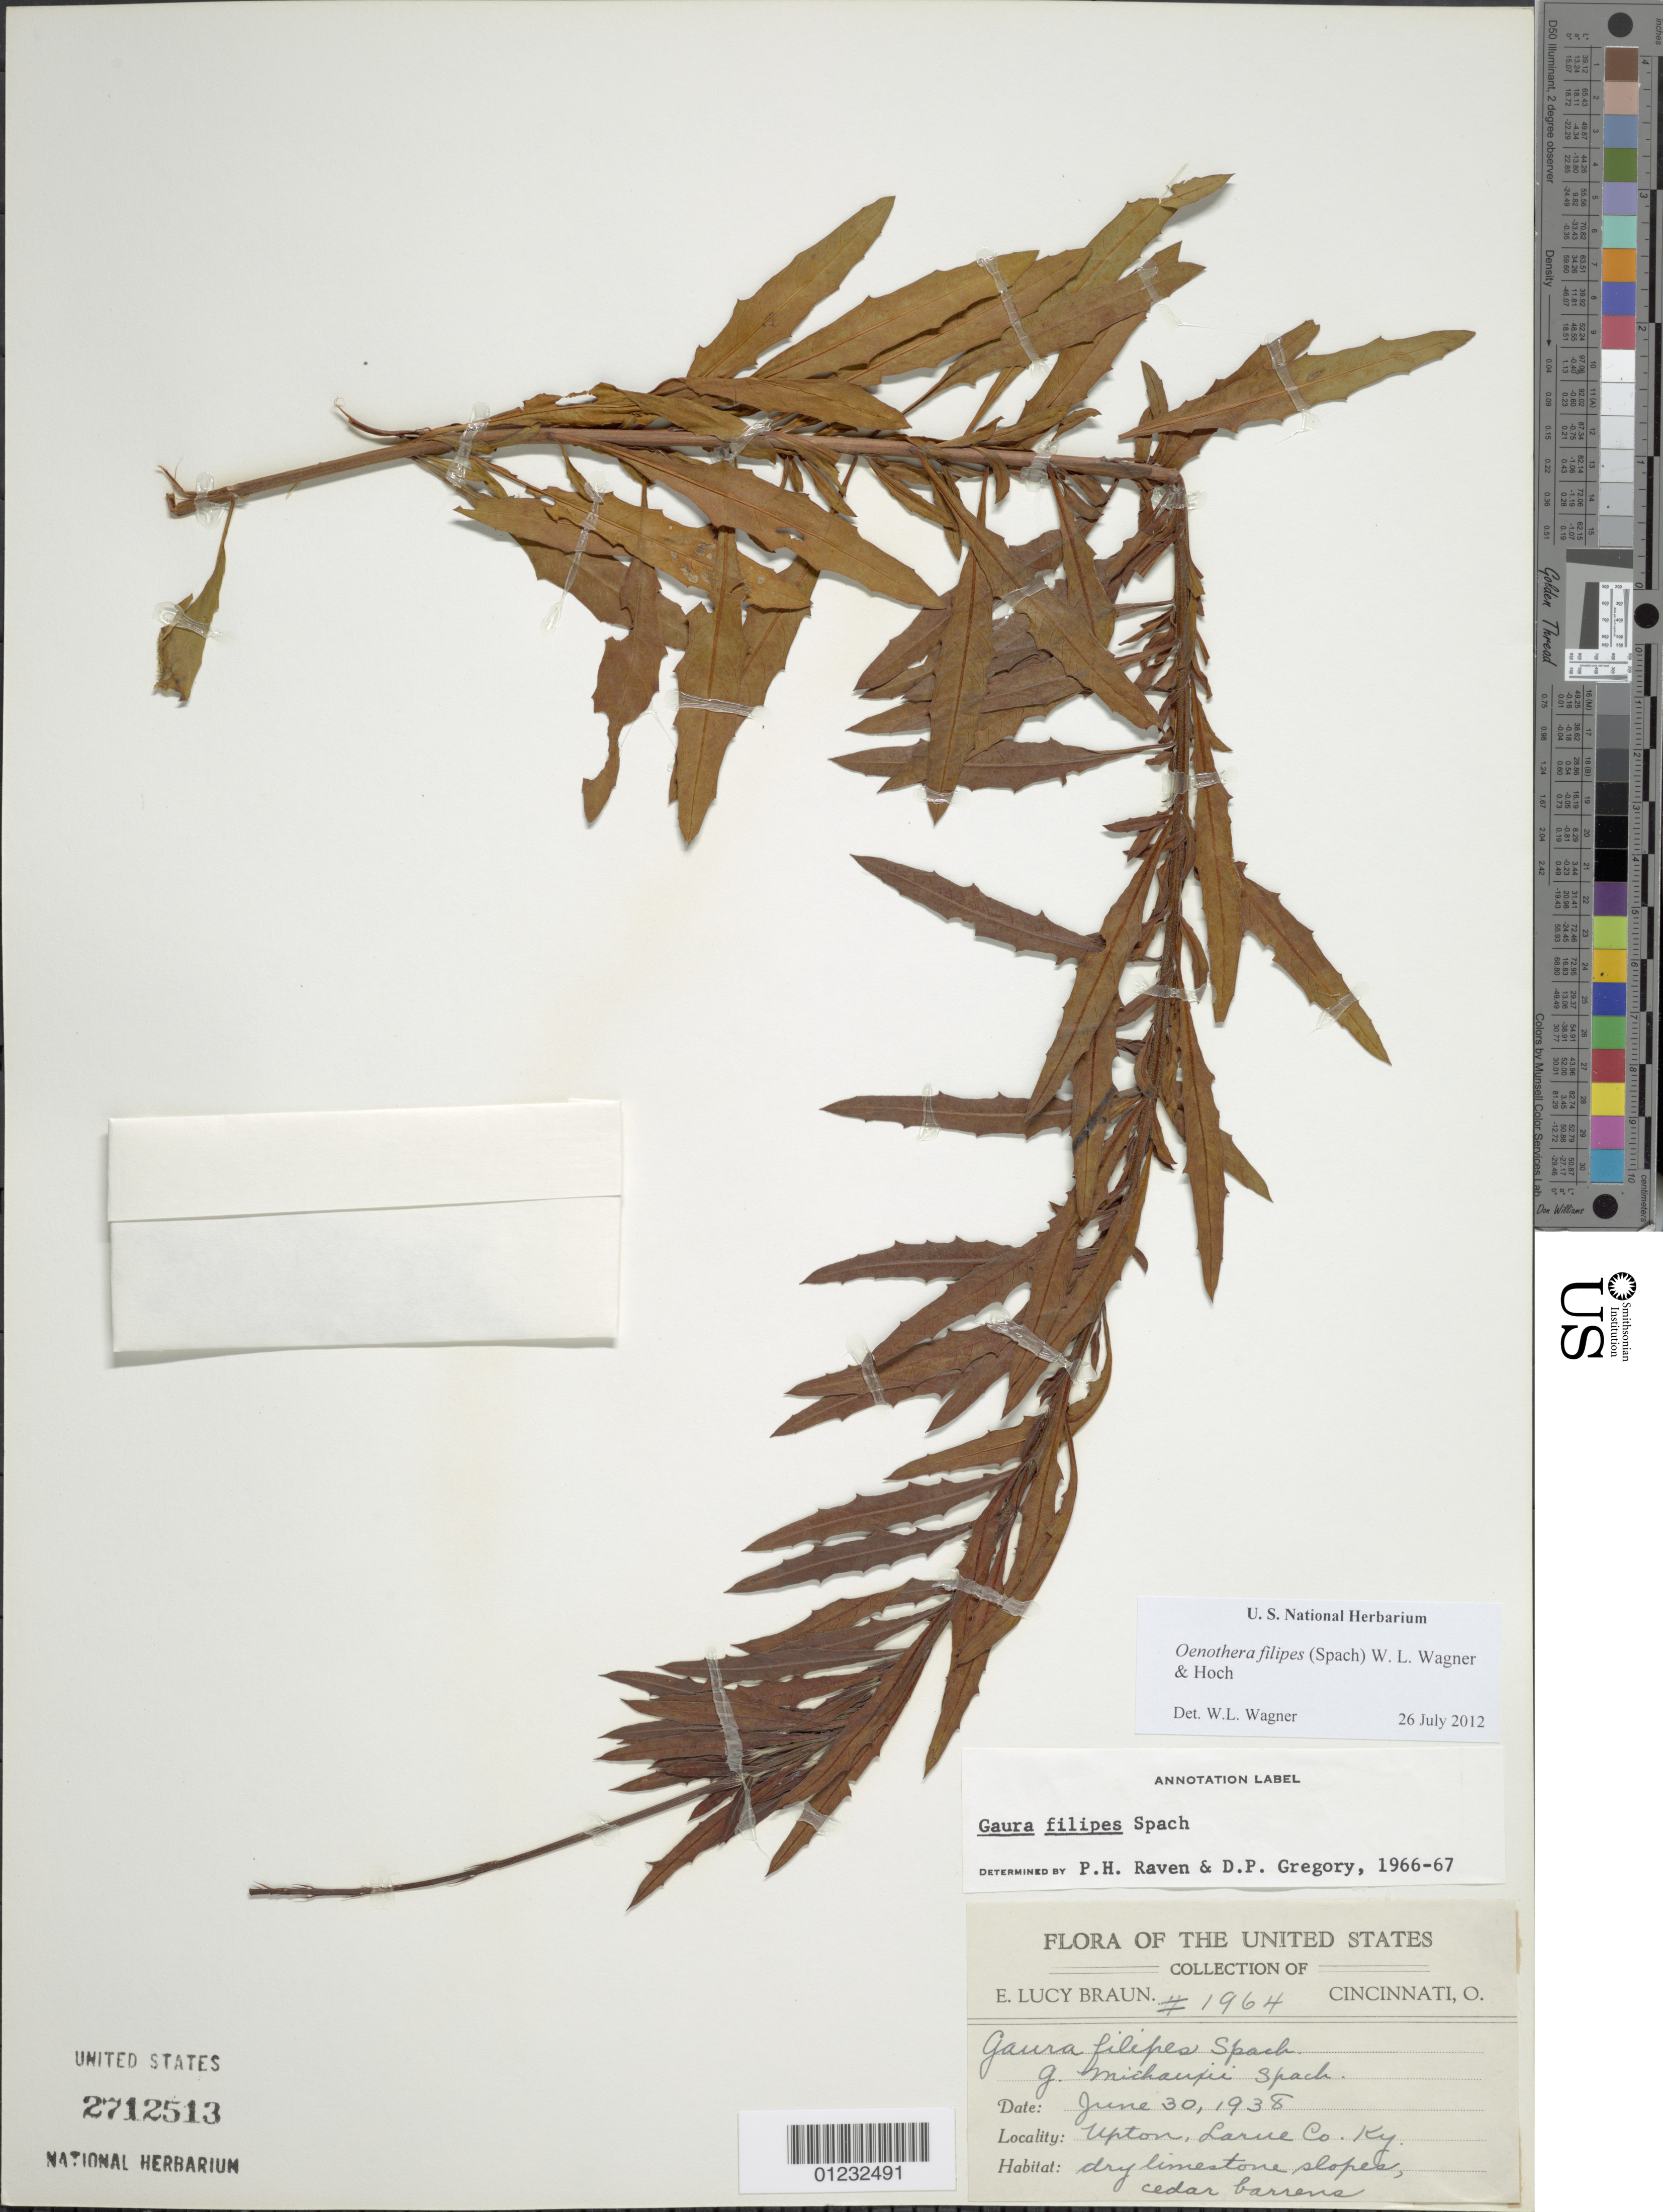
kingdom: Plantae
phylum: Tracheophyta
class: Magnoliopsida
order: Myrtales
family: Onagraceae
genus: Oenothera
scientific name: Oenothera filipes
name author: (Spach) W.L. Wagner & Hoch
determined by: Wagner, W. L., (BOT), Smithsonian Institution - National Museum of Natural History (UNITED STATES)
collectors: E. L. Braun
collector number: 1964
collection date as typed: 30 Jun 1938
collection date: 1938-06-30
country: United States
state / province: Kentucky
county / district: Larue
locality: Upton.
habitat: Dry limestone slopes, cedar barrens.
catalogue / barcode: US 2712513